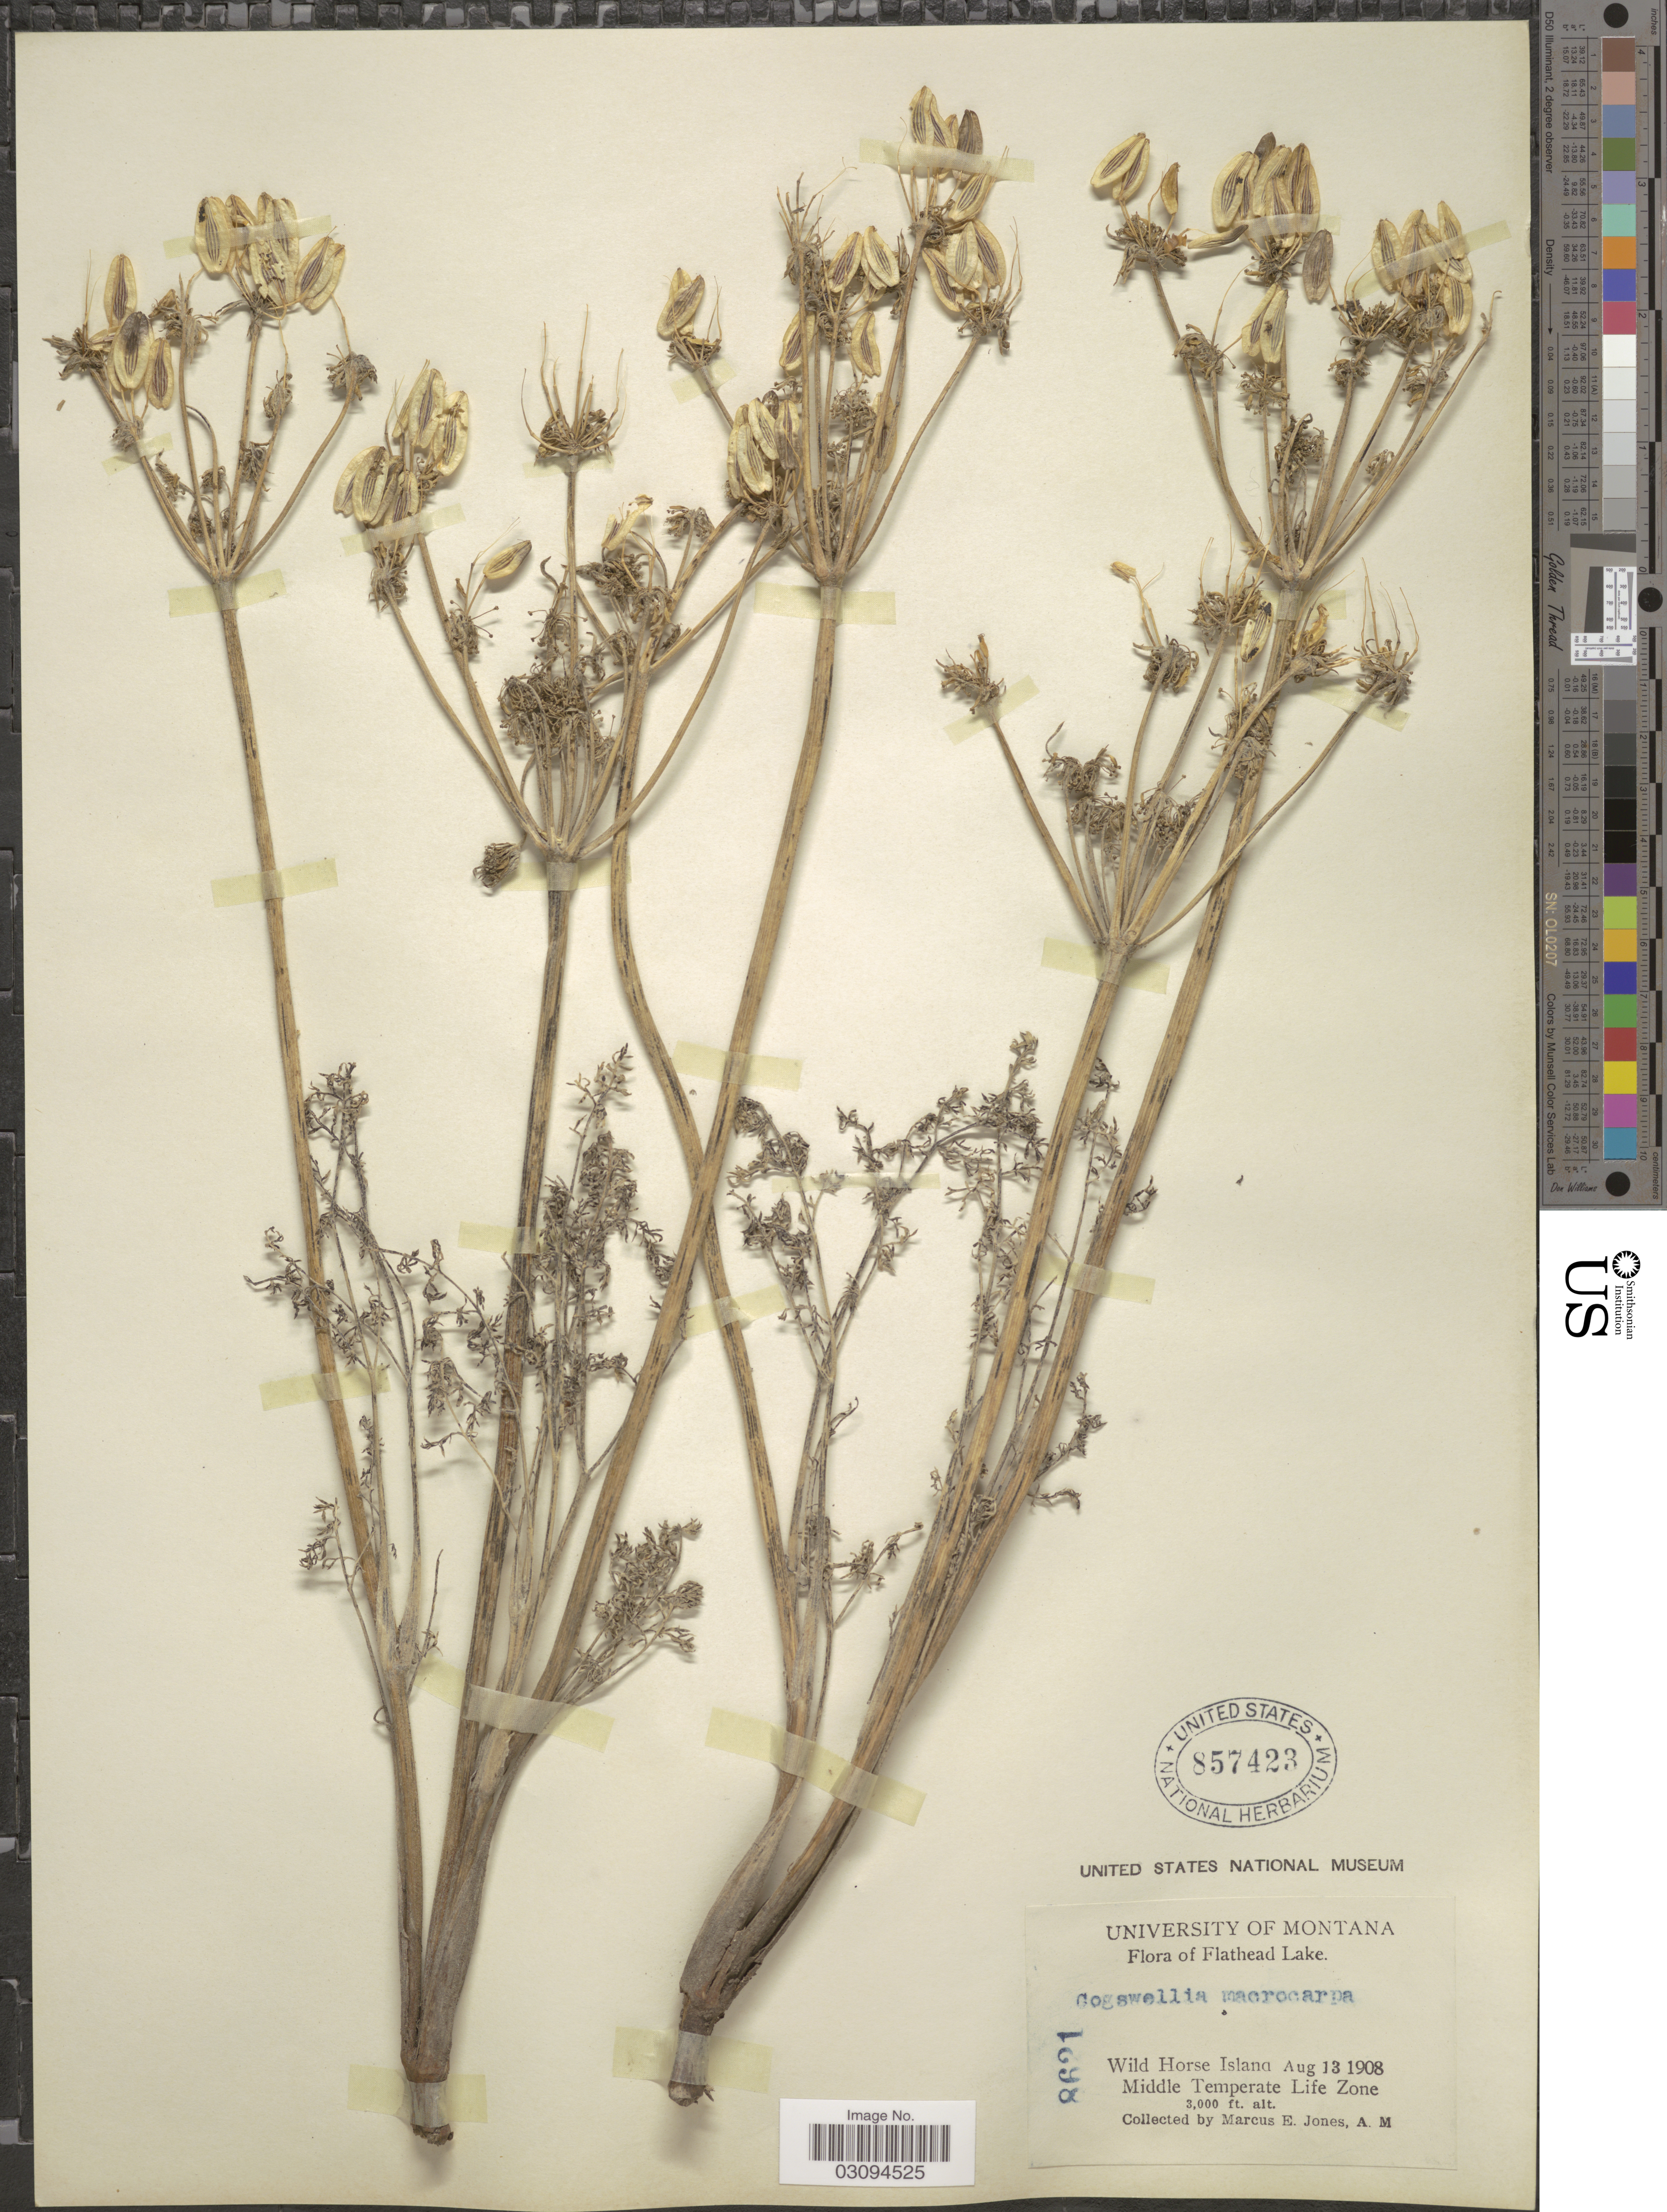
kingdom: Plantae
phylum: Tracheophyta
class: Magnoliopsida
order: Apiales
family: Apiaceae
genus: Lomatium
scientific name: Lomatium macrocarpum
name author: (Hook. et al.) J.M. Coult. & Rose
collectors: M. E. Jones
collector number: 8621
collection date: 1908-08-13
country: United States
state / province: Montana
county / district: Lake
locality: Flathead Lake. Wild Horse Island. Middle Temperate Life Zone.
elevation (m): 914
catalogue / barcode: US 857423